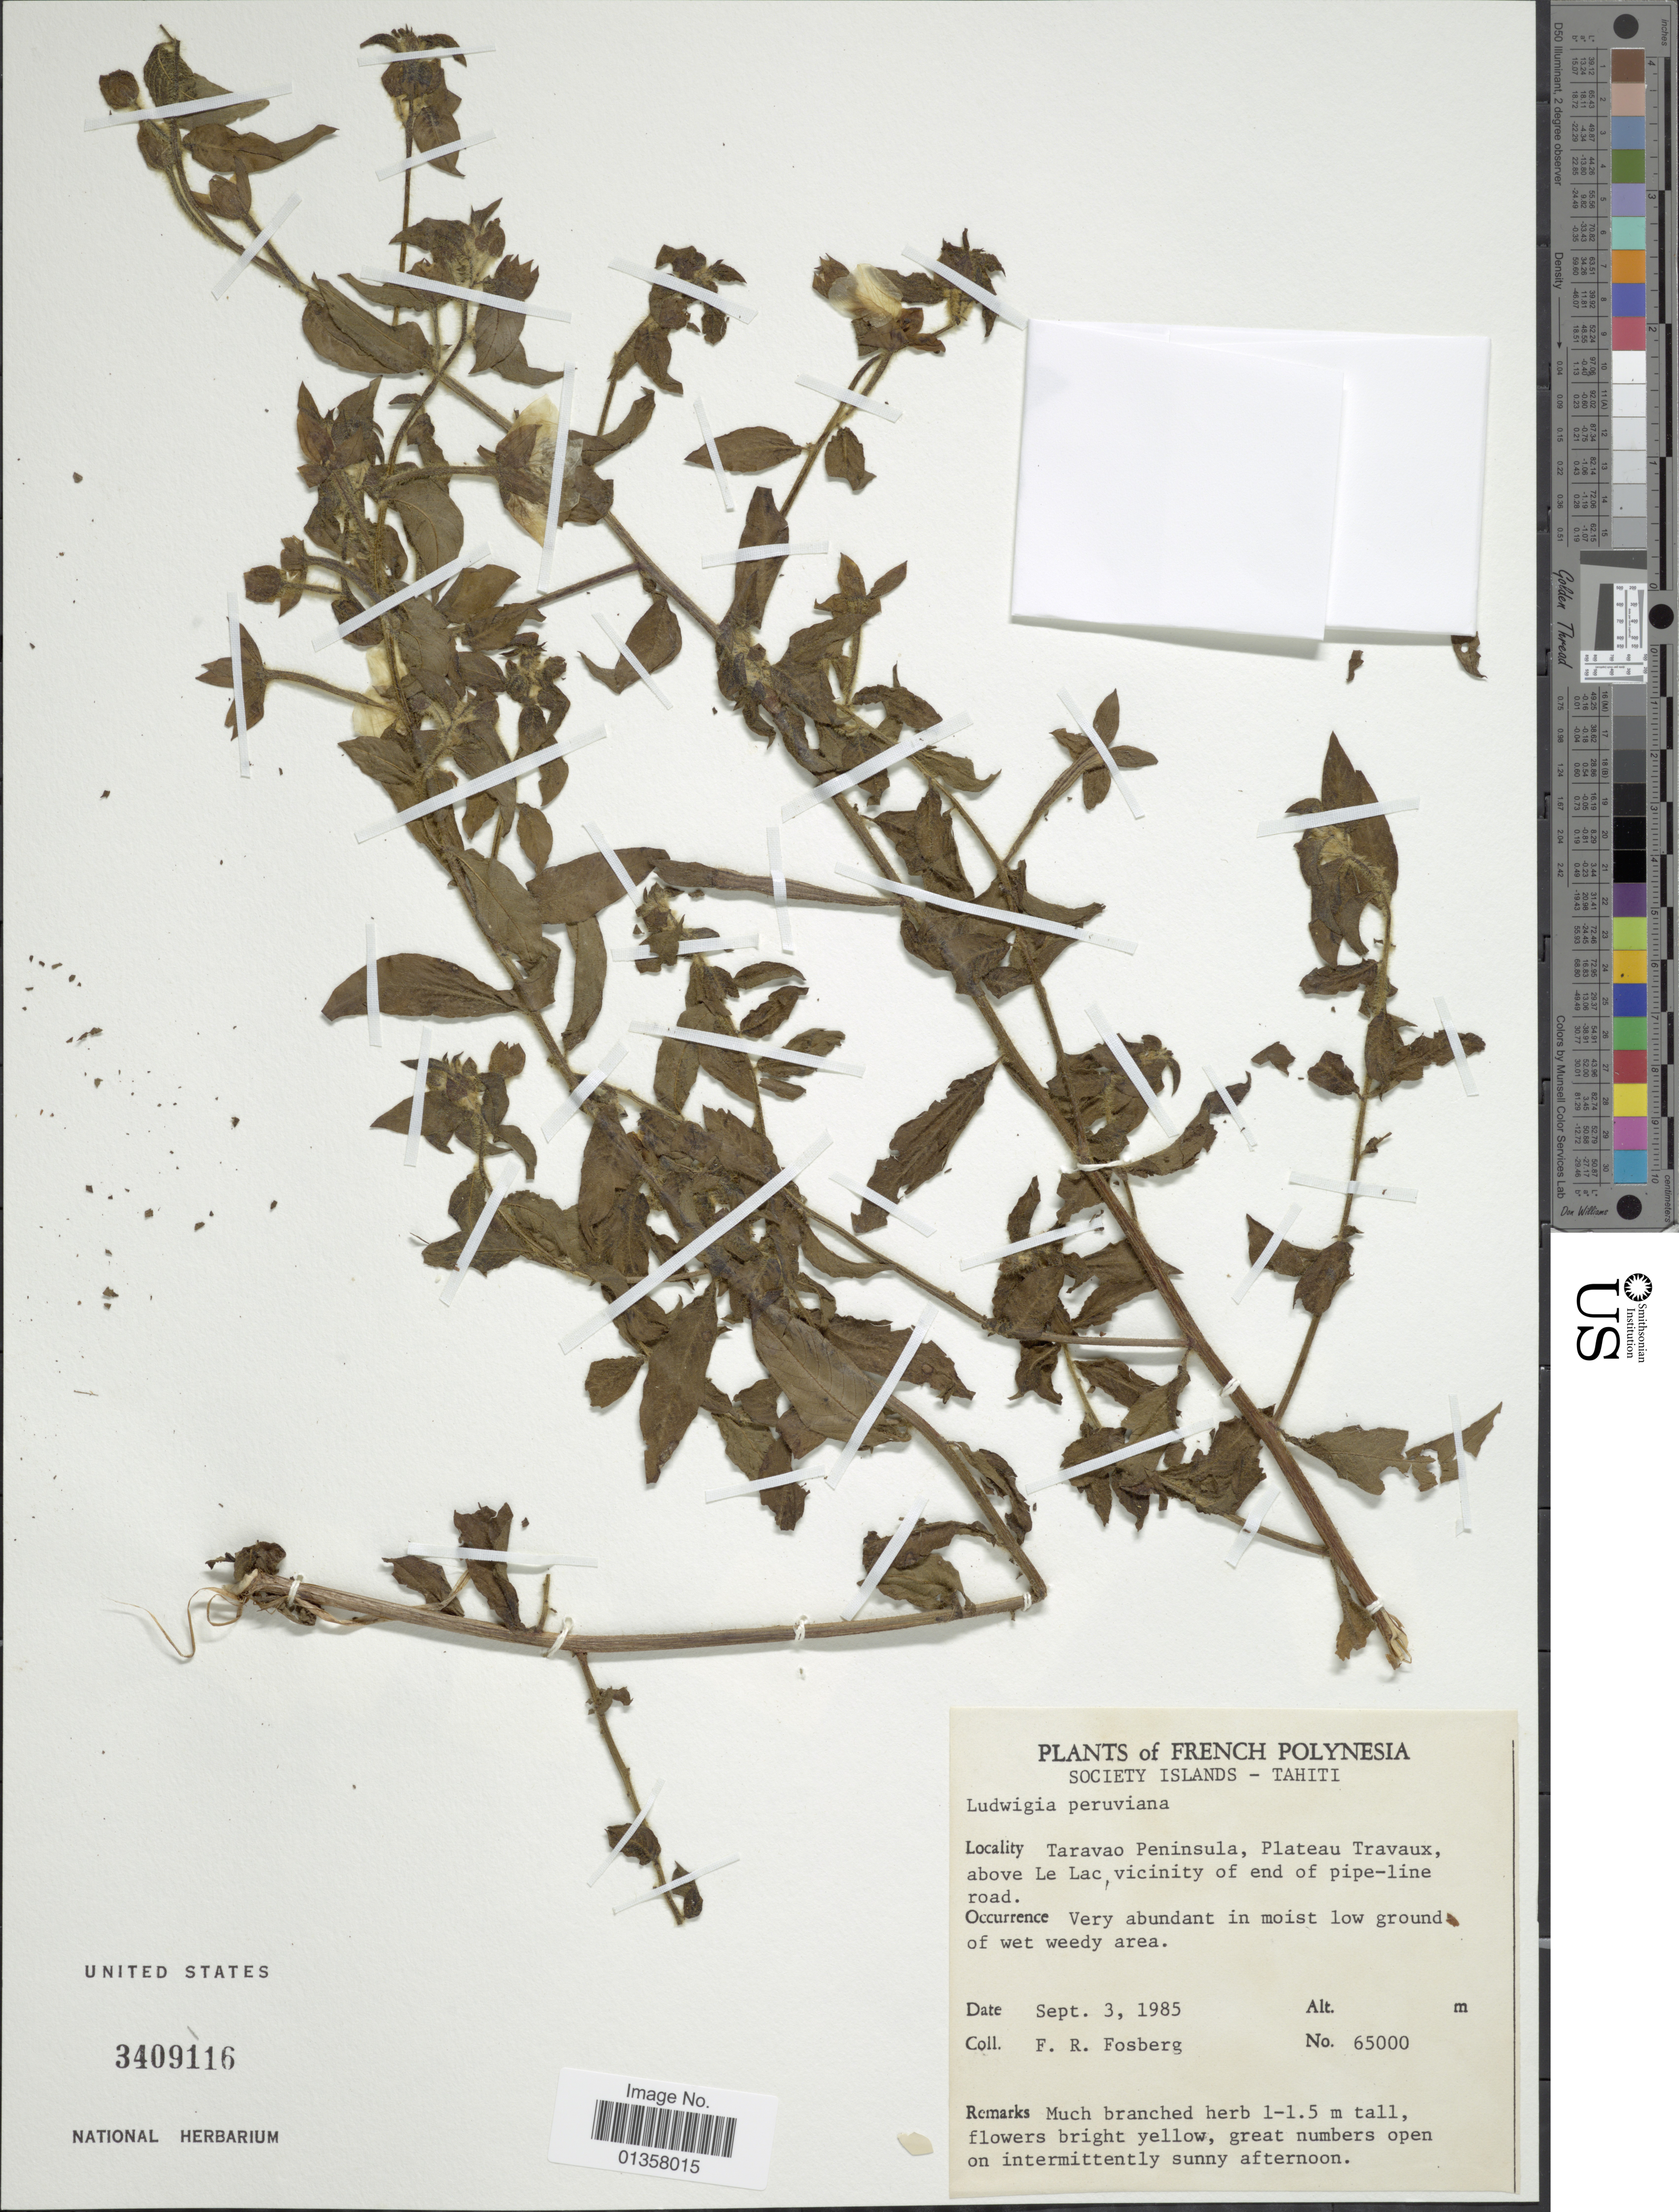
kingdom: Plantae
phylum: Tracheophyta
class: Magnoliopsida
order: Myrtales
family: Onagraceae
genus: Ludwigia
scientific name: Ludwigia octovalvis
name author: (Jacq.) P.H. Raven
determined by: Wagner, W. L., (BOT), Smithsonian Institution - National Museum of Natural History (UNITED STATES)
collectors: F. R. Fosberg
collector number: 65000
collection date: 1985-09-03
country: French Polynesia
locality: Society Islands - Tahiti, Taravao Peninsula, Plateau Travaux, above Le Lac, vicinity of end of pipe-line road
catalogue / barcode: US 3409116